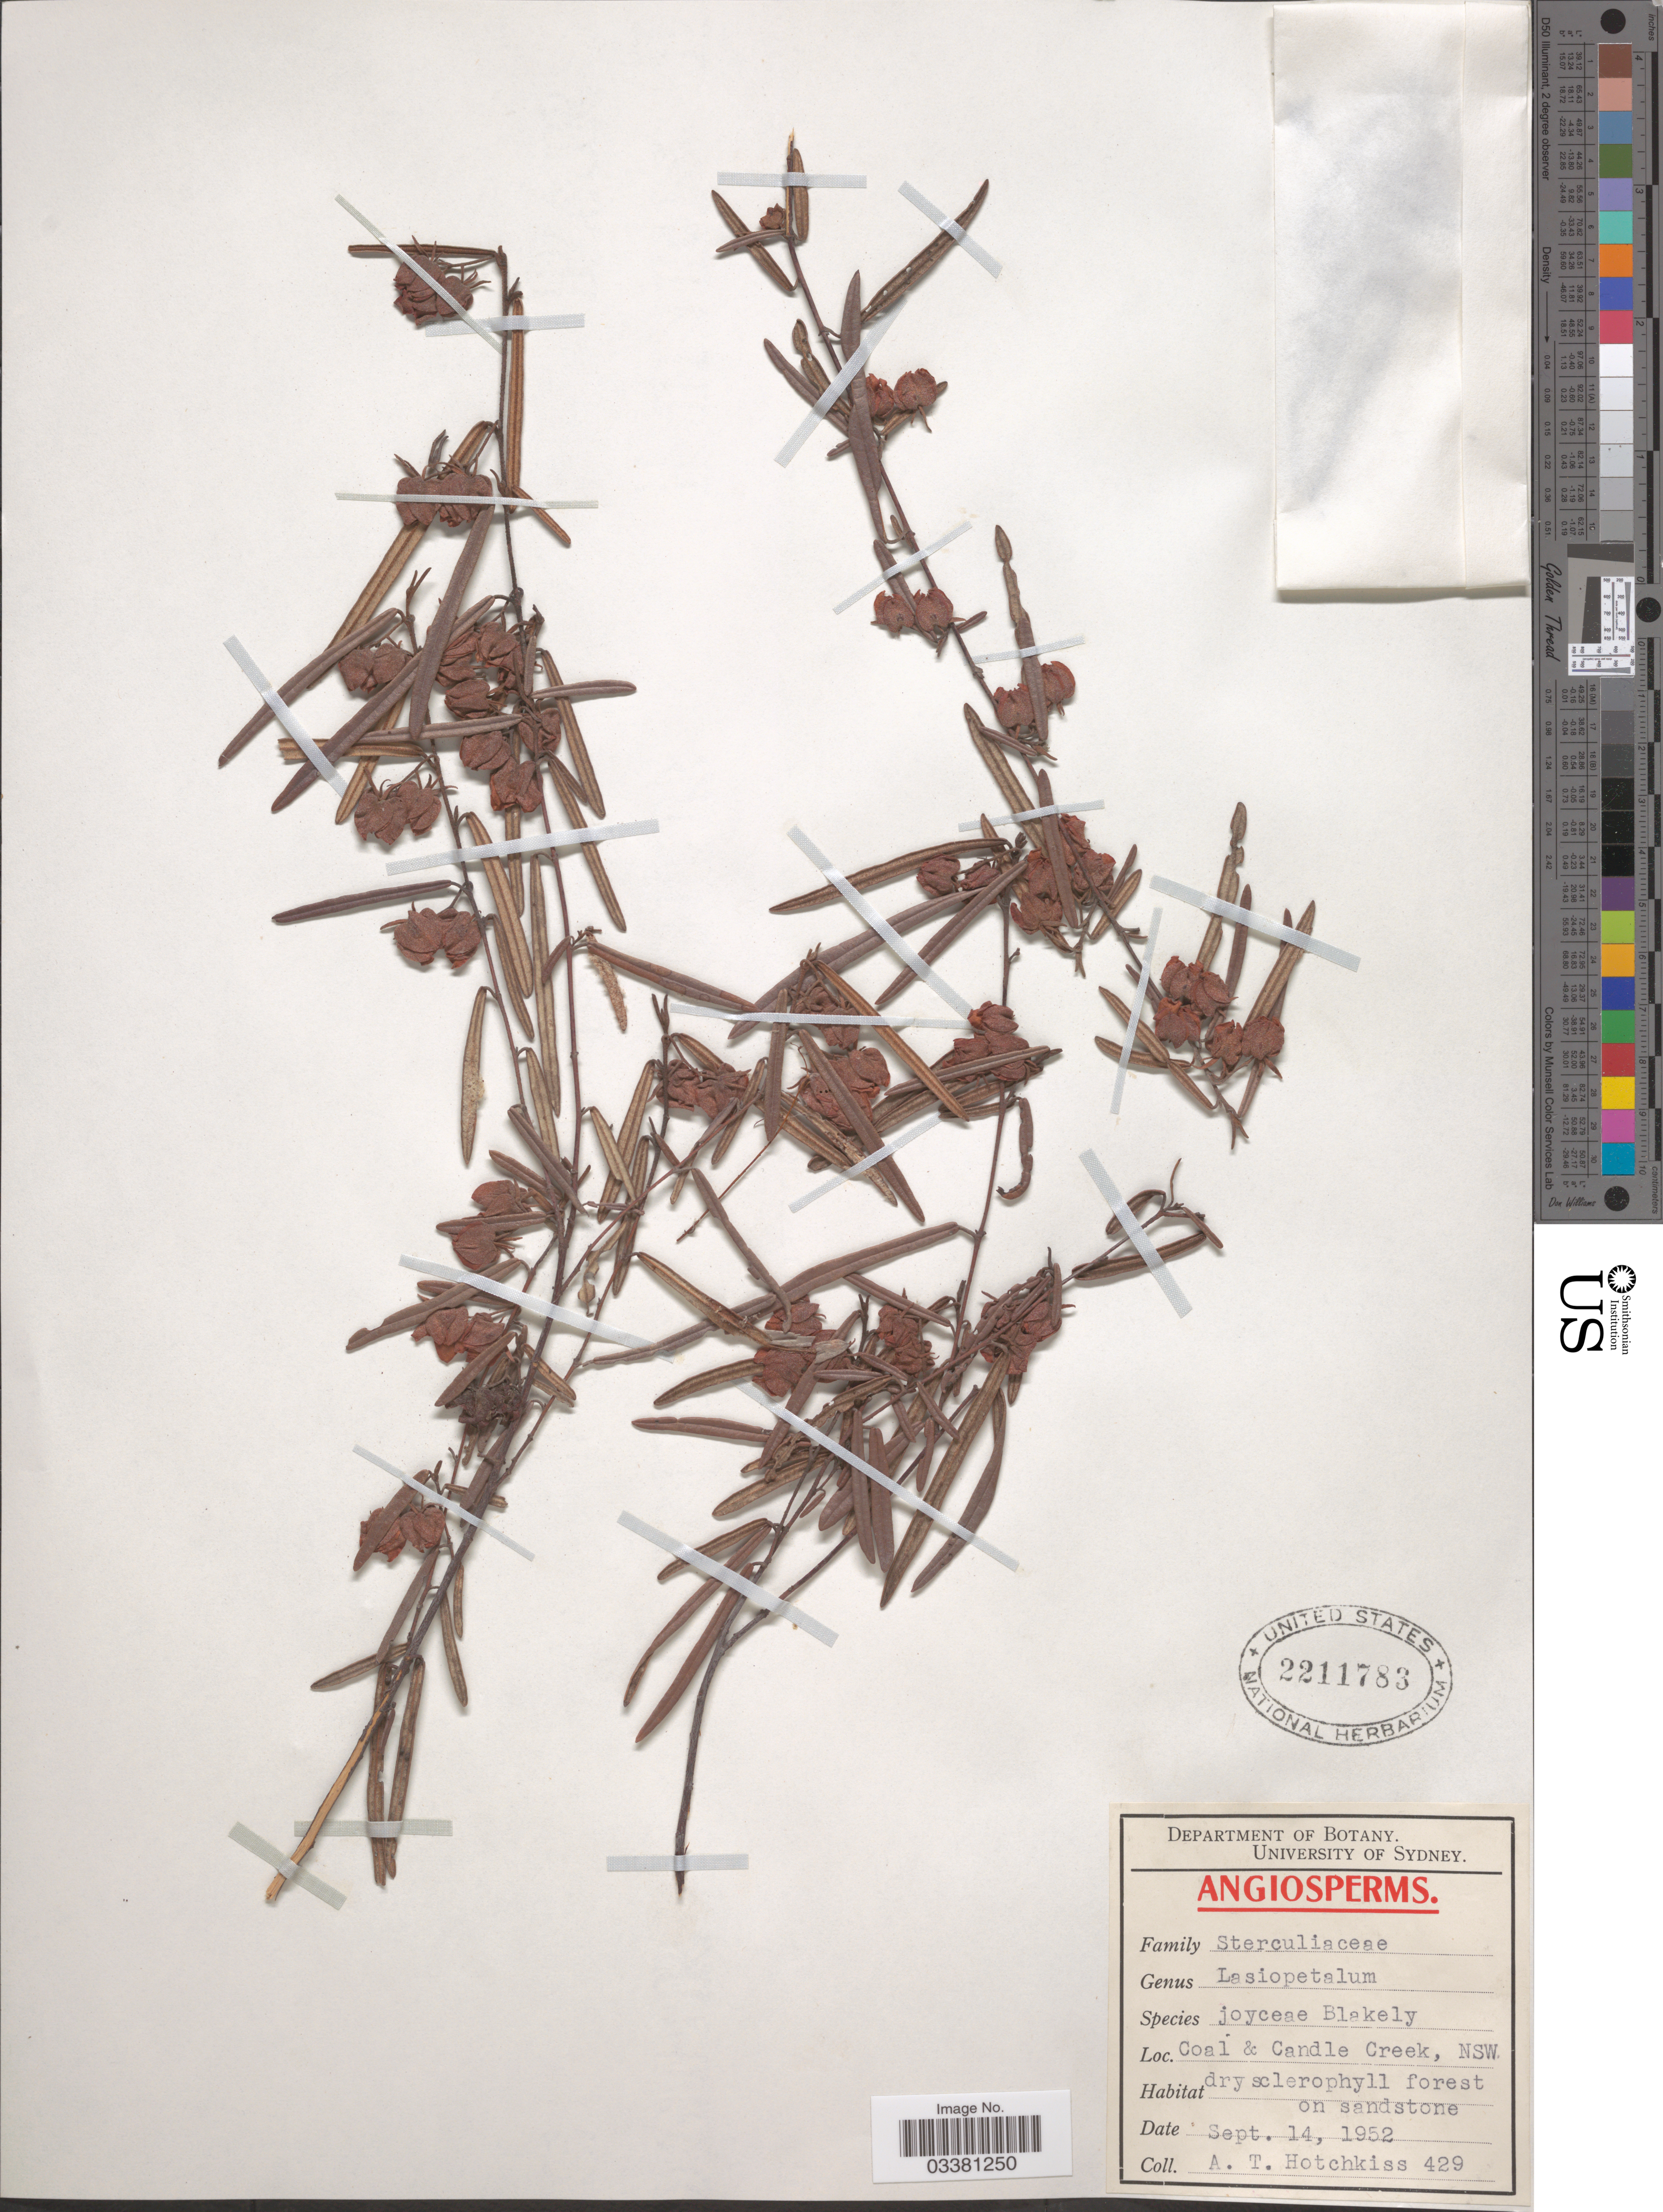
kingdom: Plantae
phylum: Tracheophyta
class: Magnoliopsida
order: Malvales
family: Malvaceae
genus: Lasiopetalum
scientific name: Lasiopetalum joyceae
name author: Blakely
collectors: A. Hotchkiss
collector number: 429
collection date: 1952-09-14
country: Australia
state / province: New South Wales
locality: Coal & Candle Creek.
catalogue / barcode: US 2211783